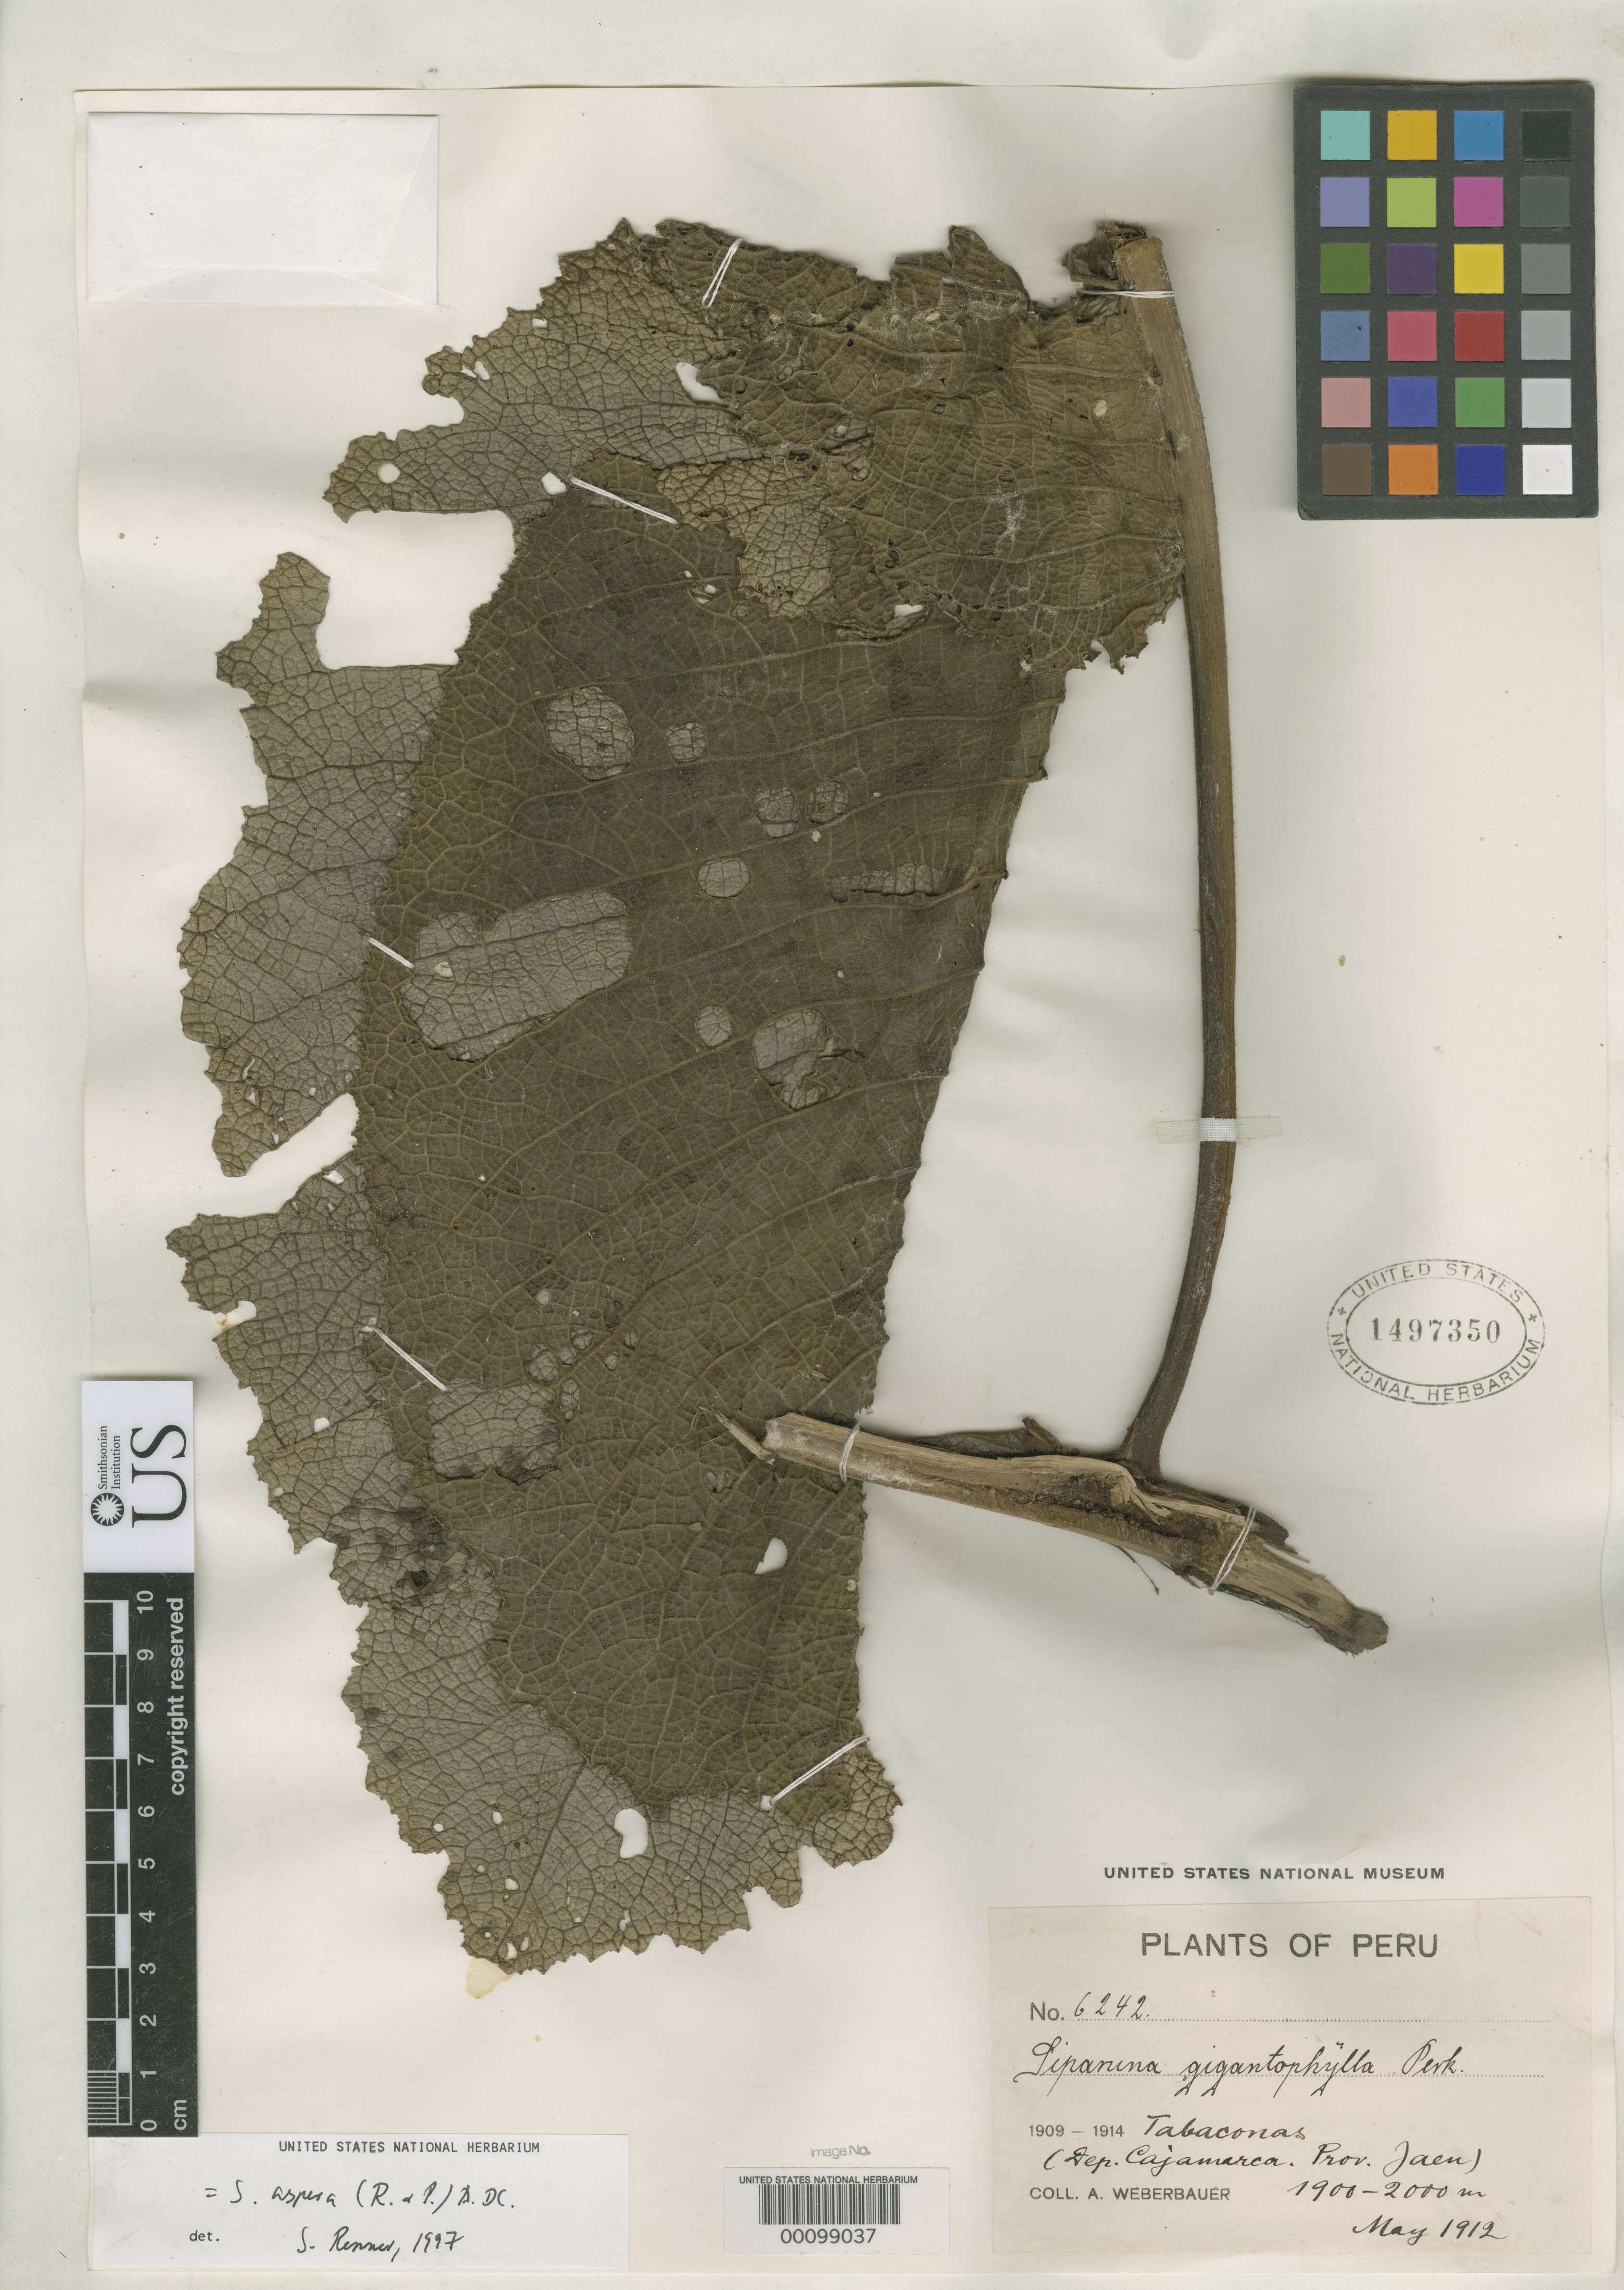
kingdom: Plantae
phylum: Tracheophyta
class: Magnoliopsida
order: Laurales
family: Siparunaceae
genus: Siparuna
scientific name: Siparuna gigantophylla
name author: Perkins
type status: Isotype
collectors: A. Weberbauer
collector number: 6242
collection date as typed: May 1912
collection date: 1912-05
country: Peru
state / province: Cajamarca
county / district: Jaén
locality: Tabaconas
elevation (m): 1900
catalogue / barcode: US 1497350